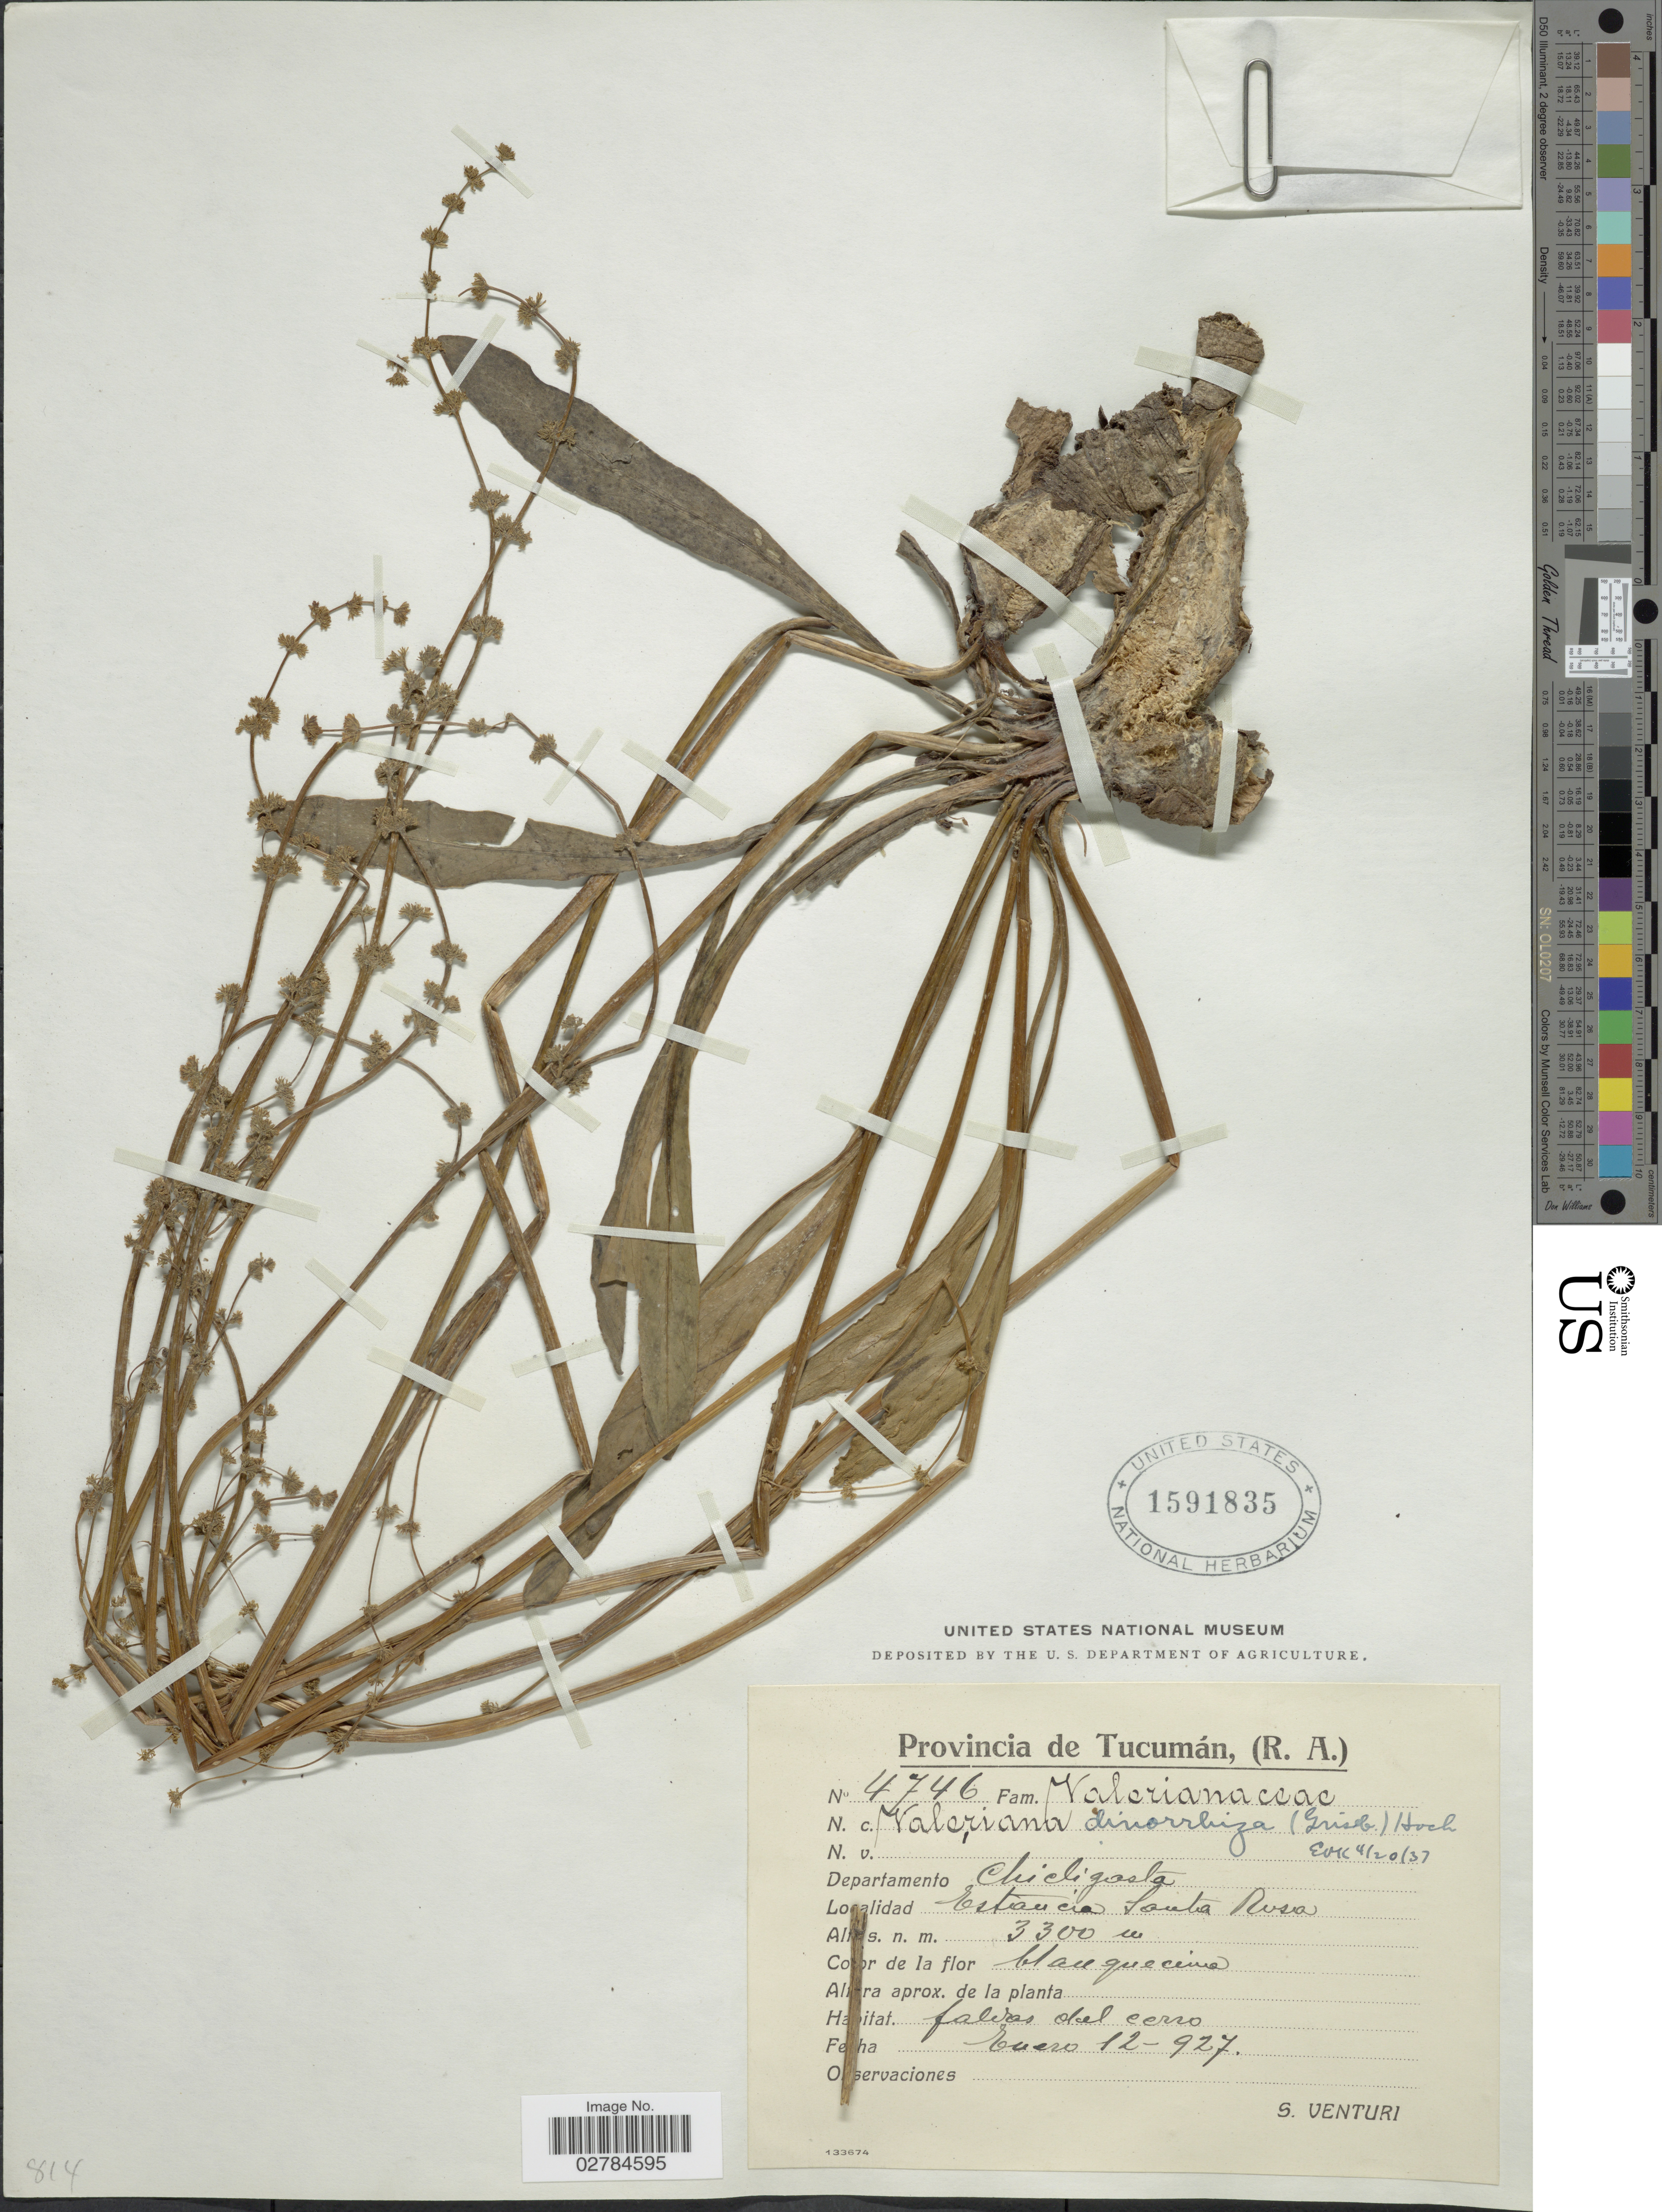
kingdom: Plantae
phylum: Tracheophyta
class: Magnoliopsida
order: Dipsacales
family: Caprifoliaceae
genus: Valeriana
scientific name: Valeriana dinorrhiza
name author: (Griseb.) Höck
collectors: S. Venturi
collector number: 4746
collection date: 1927-01-12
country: Argentina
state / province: Tucuman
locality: Provincia de Tucumán, (R.A.), Departamento Chicligasta, Estancia Santa Rosa.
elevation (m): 3300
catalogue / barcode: US 1591835